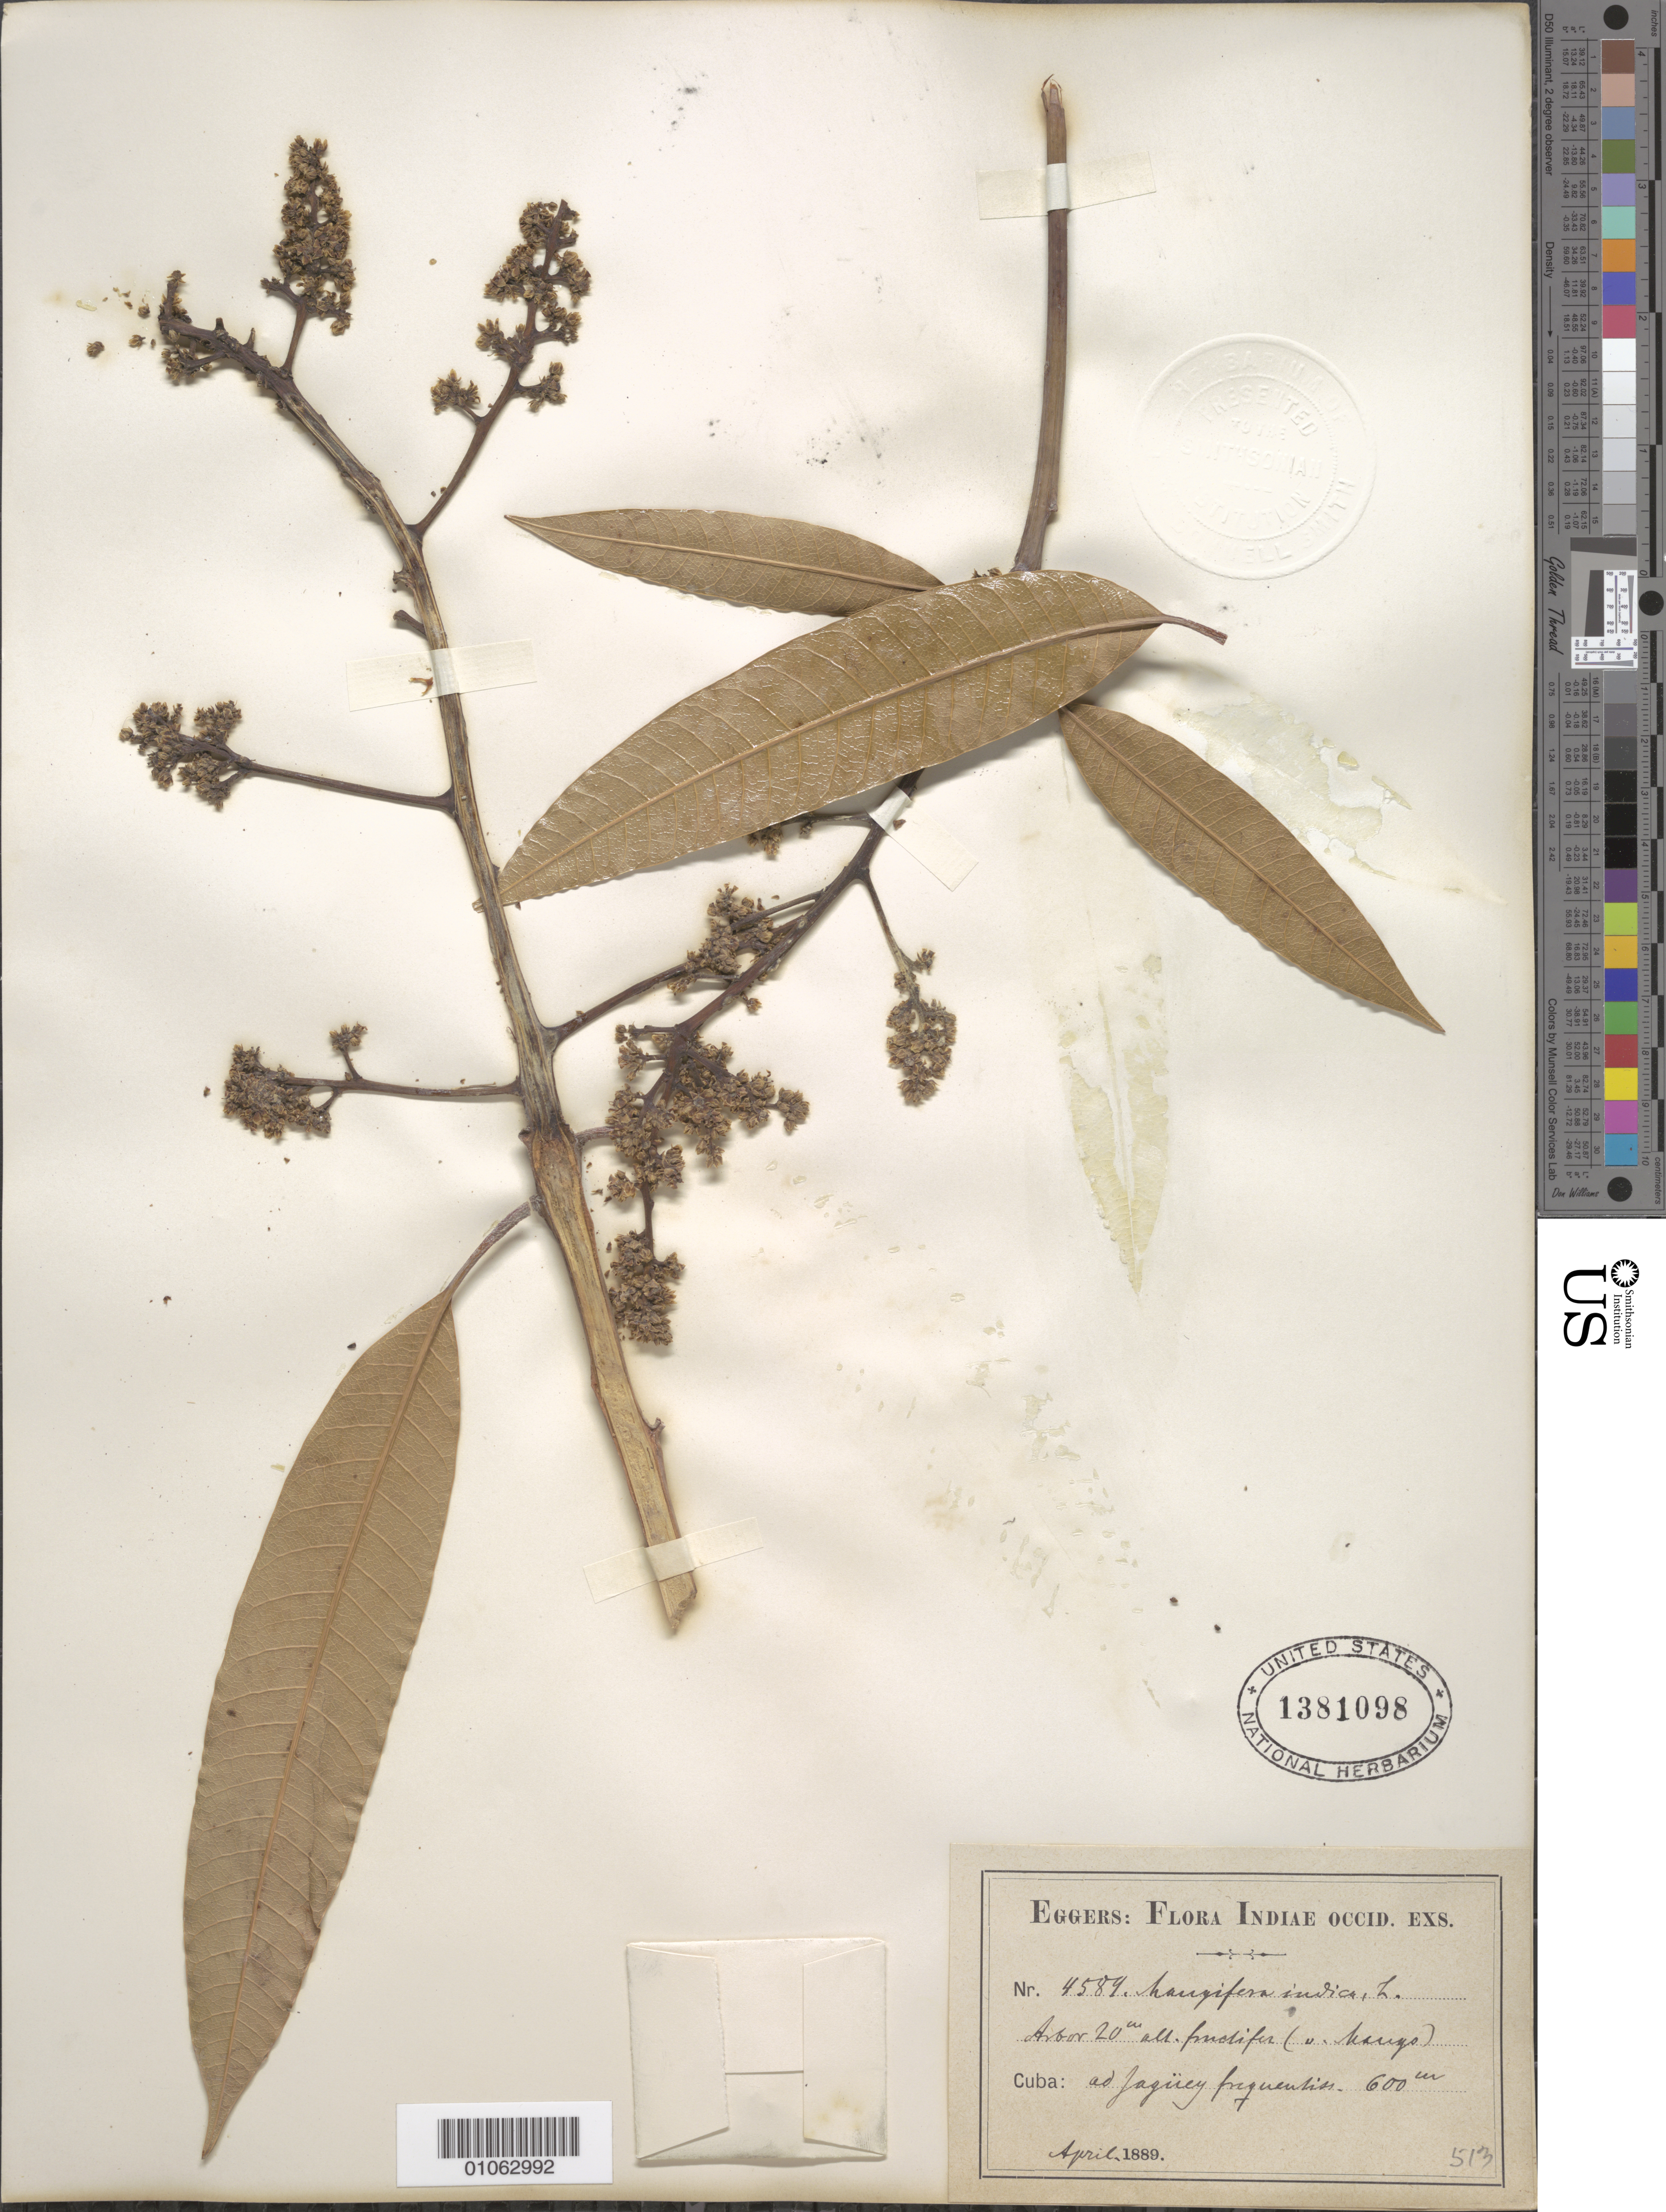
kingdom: Plantae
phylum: Tracheophyta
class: Magnoliopsida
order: Sapindales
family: Anacardiaceae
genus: Mangifera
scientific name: Mangifera indica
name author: L.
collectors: H. F. A. von Eggers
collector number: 4589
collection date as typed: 01 Apr 1880 to 30 Apr 1880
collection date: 1880-04-01/1880-04-30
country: Cuba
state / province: Camagüey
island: Cuba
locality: Camagüey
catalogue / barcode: US 1381098